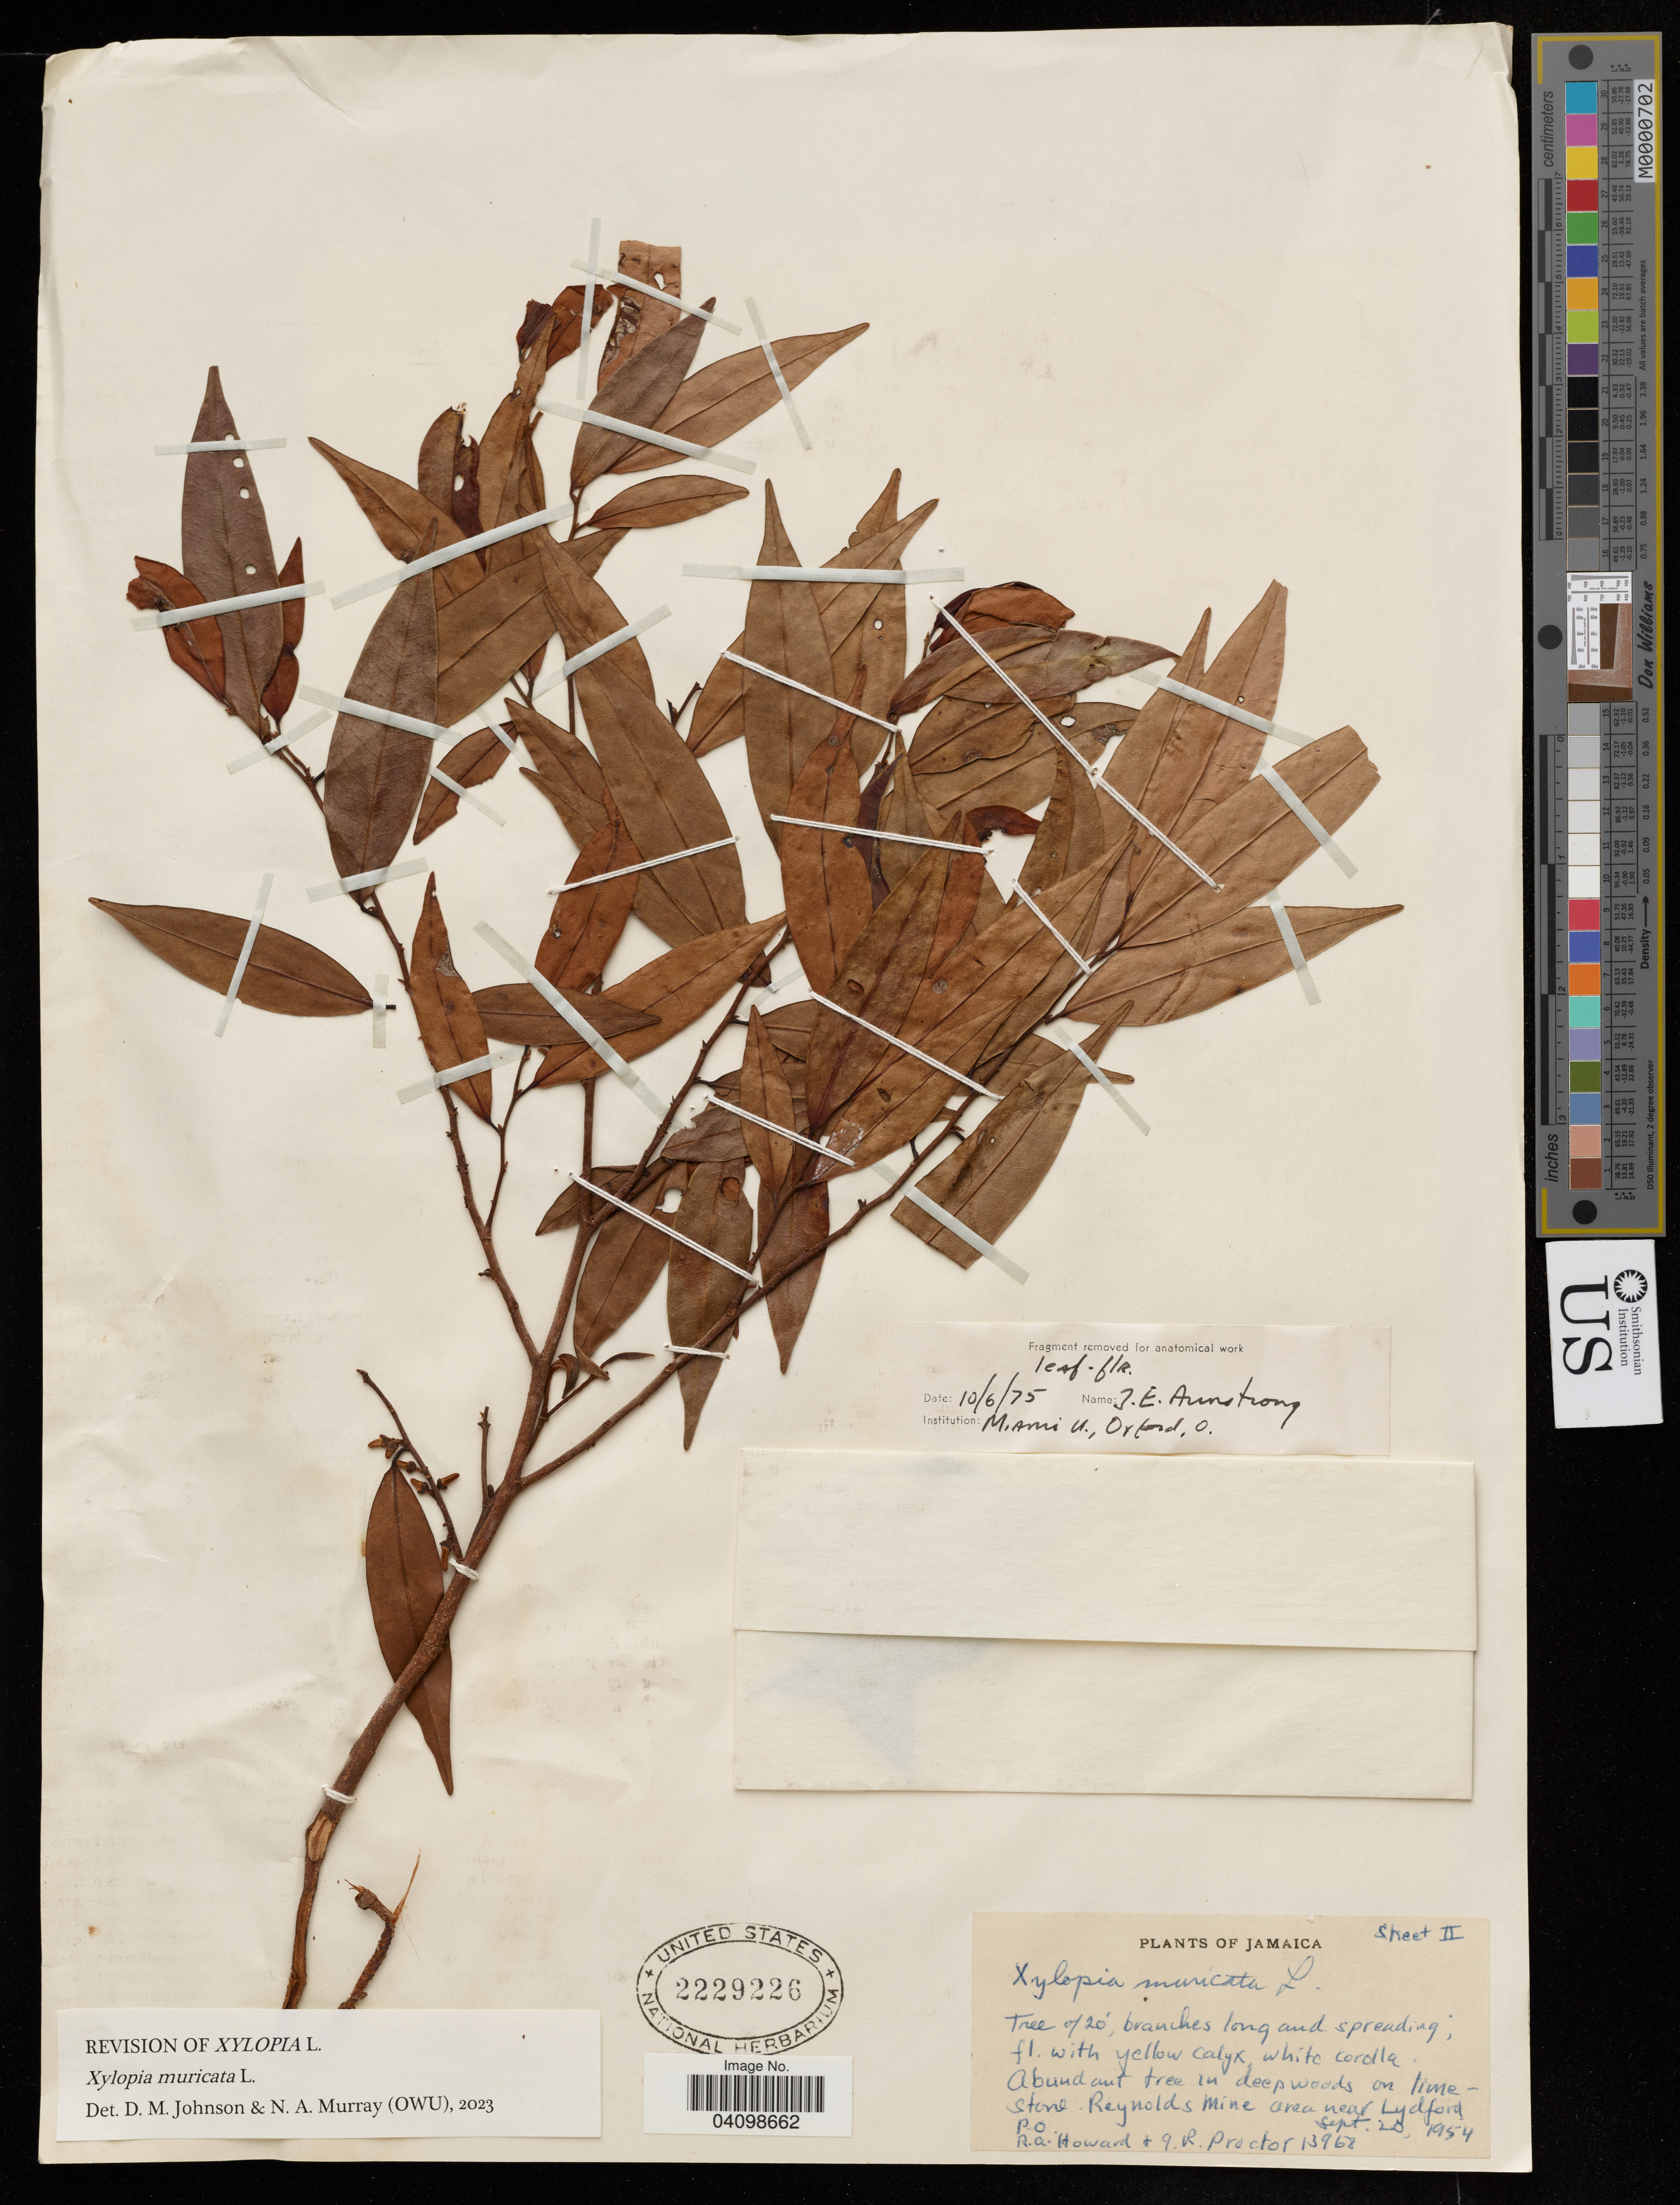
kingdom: Plantae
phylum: Tracheophyta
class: Magnoliopsida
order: Magnoliales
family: Annonaceae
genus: Xylopia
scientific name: Xylopia muricata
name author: L.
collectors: R. A. Howard & G. R. Proctor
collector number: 13968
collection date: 1954-09-20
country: Jamaica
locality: Reynolds mine area near Lydford P.O.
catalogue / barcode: US 2229226